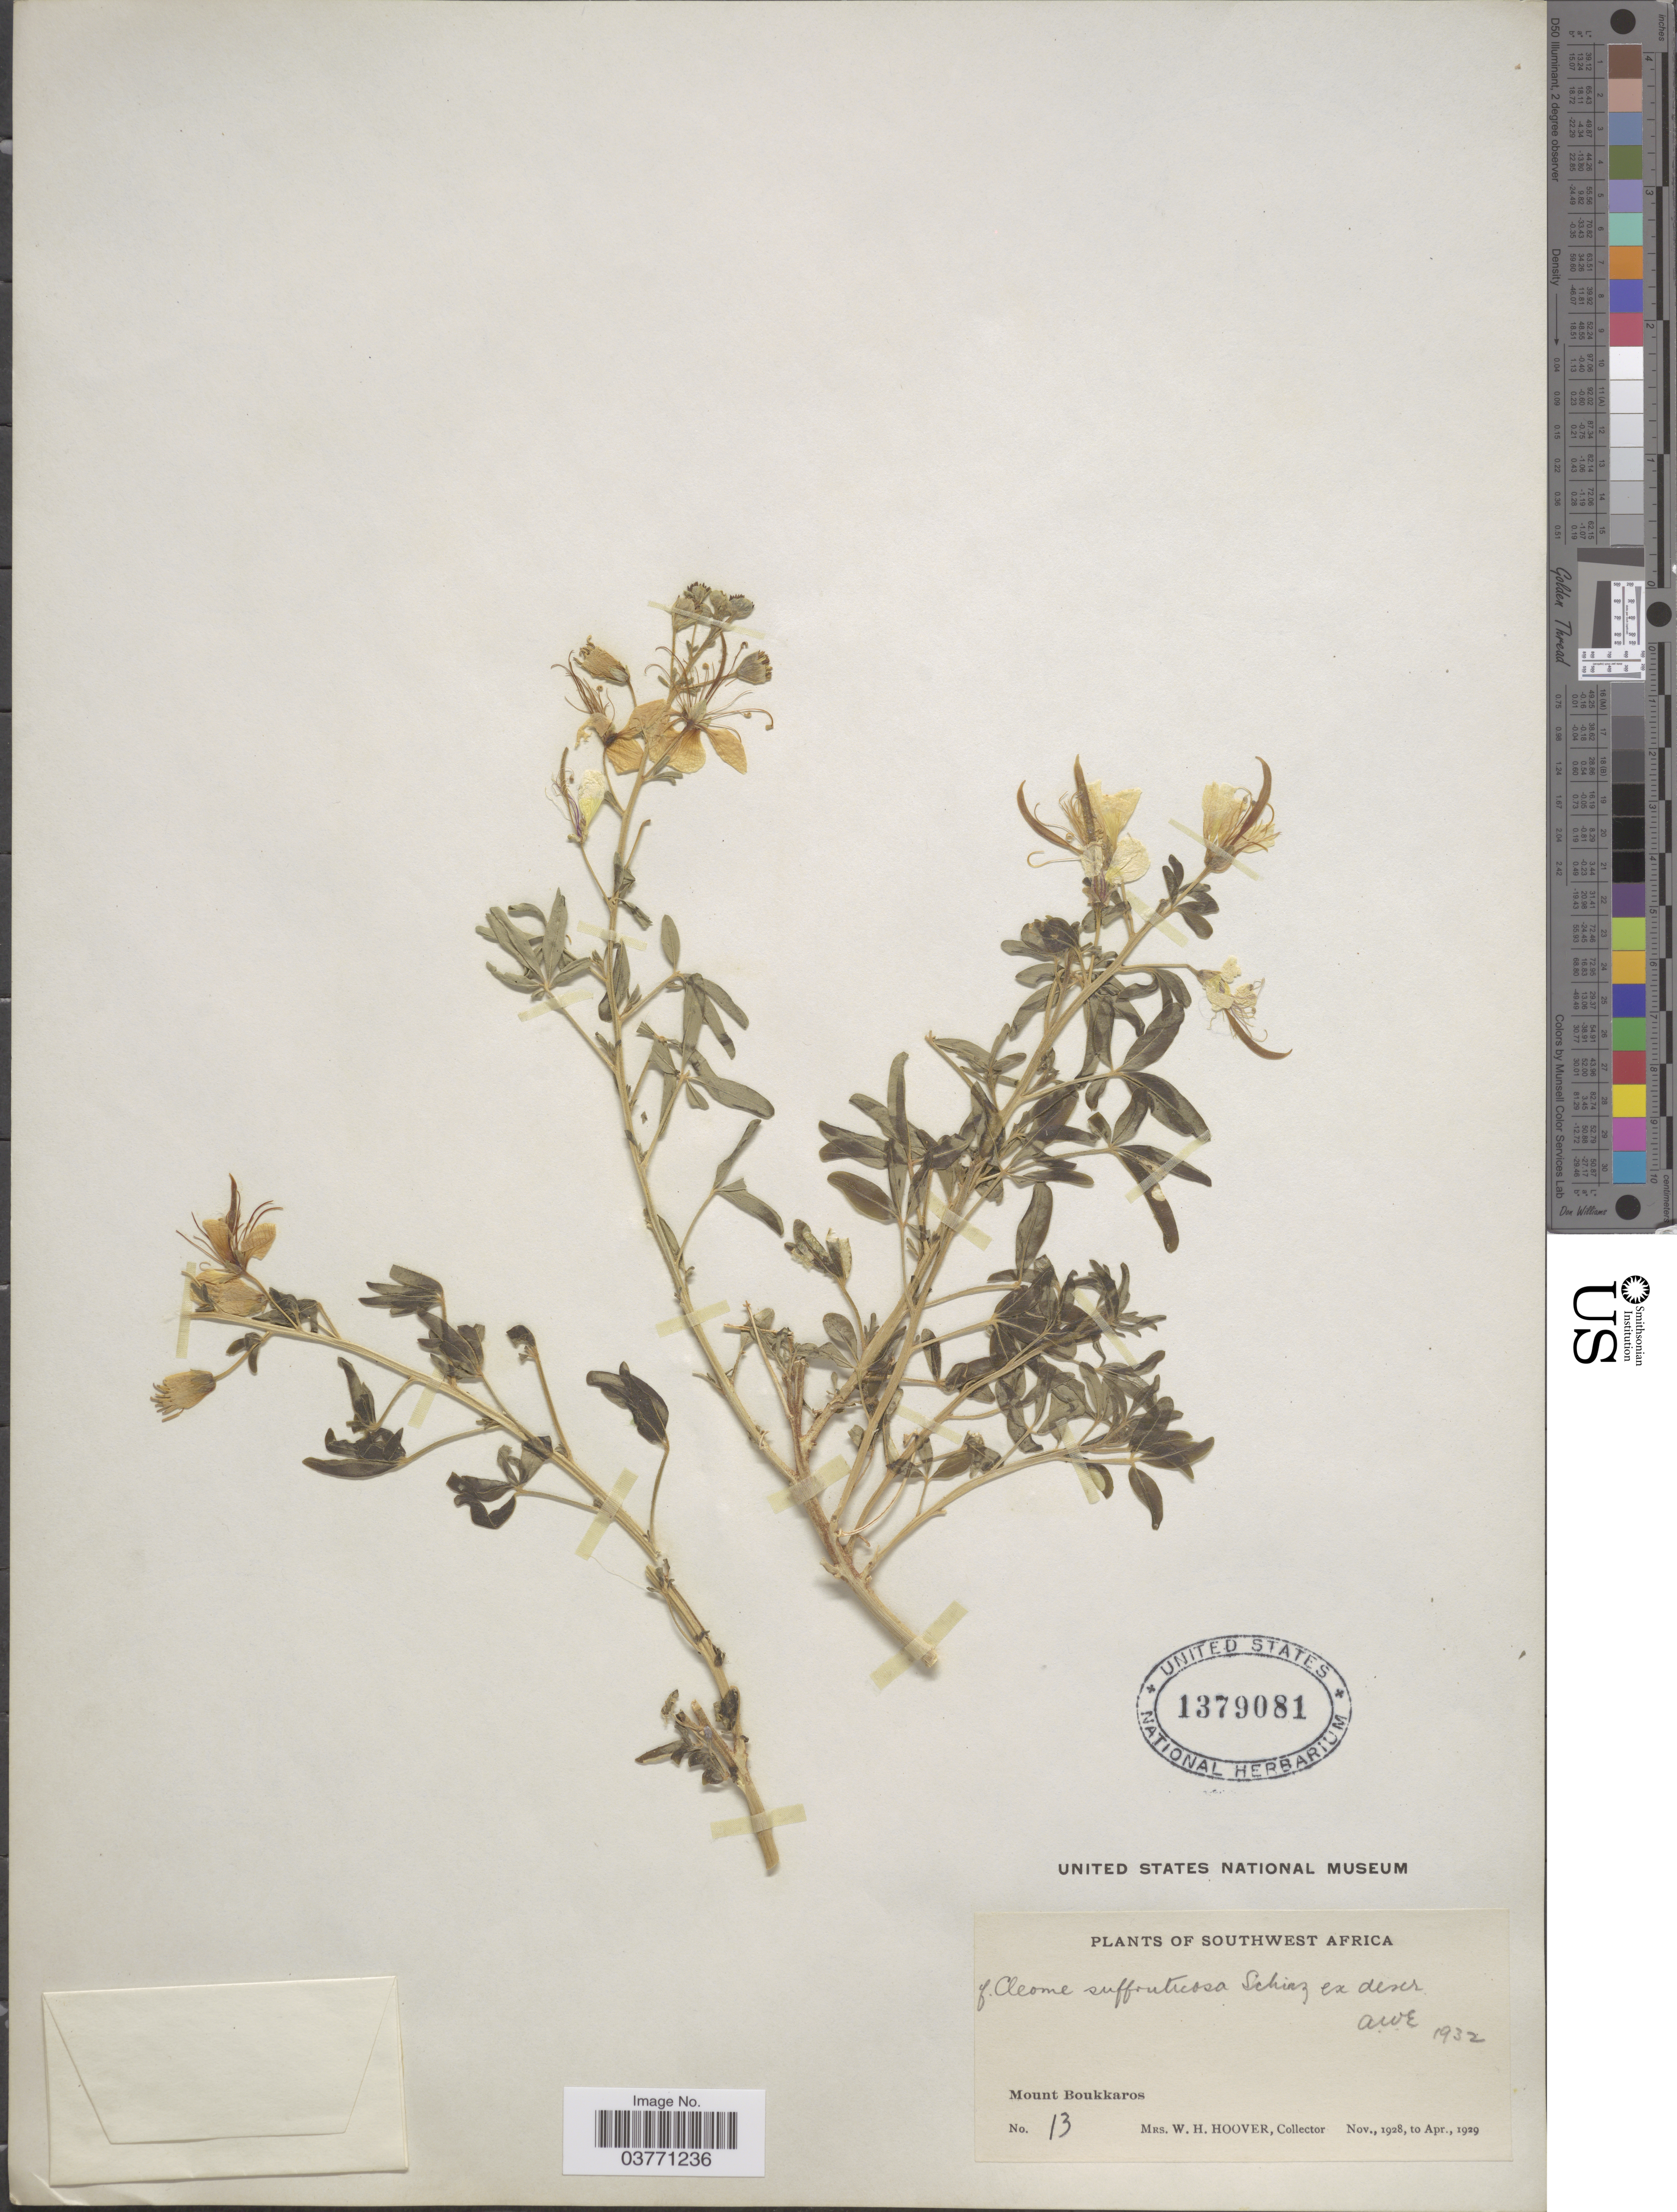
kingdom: Plantae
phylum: Tracheophyta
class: Magnoliopsida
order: Brassicales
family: Cleomaceae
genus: Kersia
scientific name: Kersia suffruticosa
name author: (Schinz) Roalson & J.C. Hall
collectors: W. H. Hoover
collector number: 13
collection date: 1928-11/1929-04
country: Namibia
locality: Southwest Africa. Mount Boukkaros.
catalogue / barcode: US 1379081